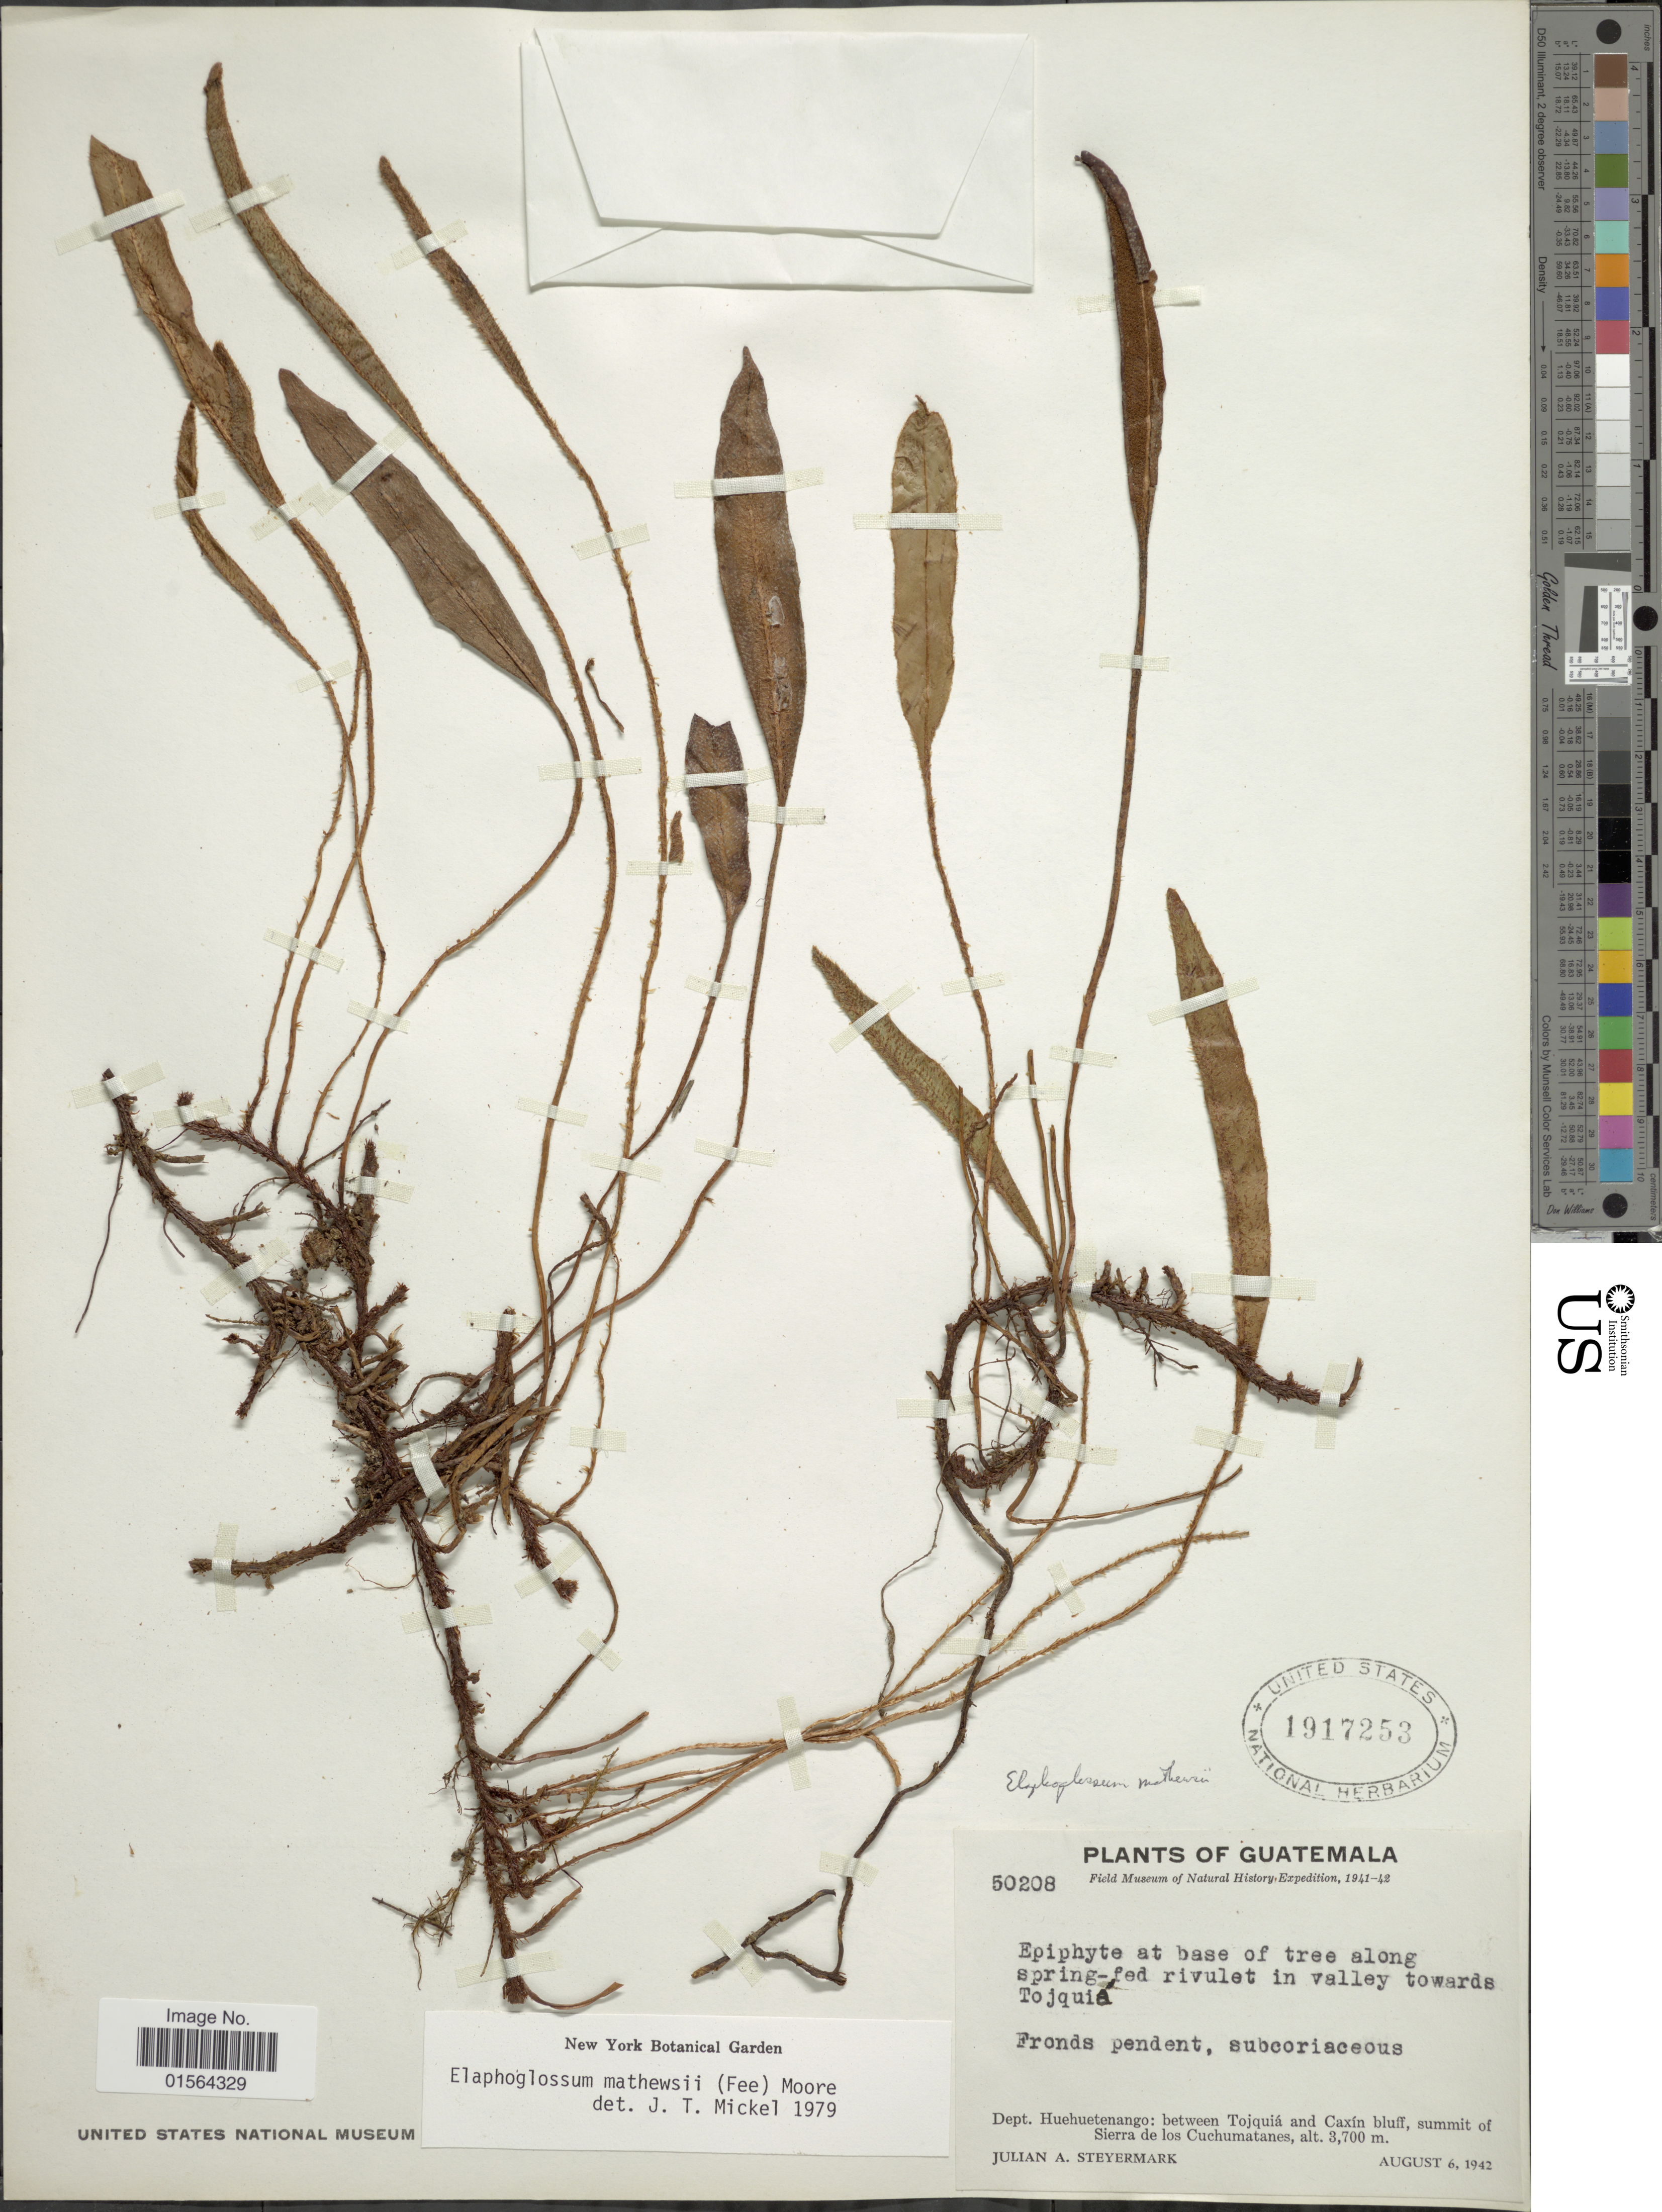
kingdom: Plantae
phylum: Tracheophyta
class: Polypodiopsida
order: Polypodiales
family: Dryopteridaceae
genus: Elaphoglossum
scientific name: Elaphoglossum mathewsii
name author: (Fée) T. Moore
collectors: J. Steyermark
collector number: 50208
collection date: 1942-08-06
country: Guatemala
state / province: Huehuetenango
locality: Valley towards Tojquia, Dept. Huehuetenango: between Tojquia and Caxin bluff, summit of Sierra de los Cuchumatanes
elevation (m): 3700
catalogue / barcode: US 1917253